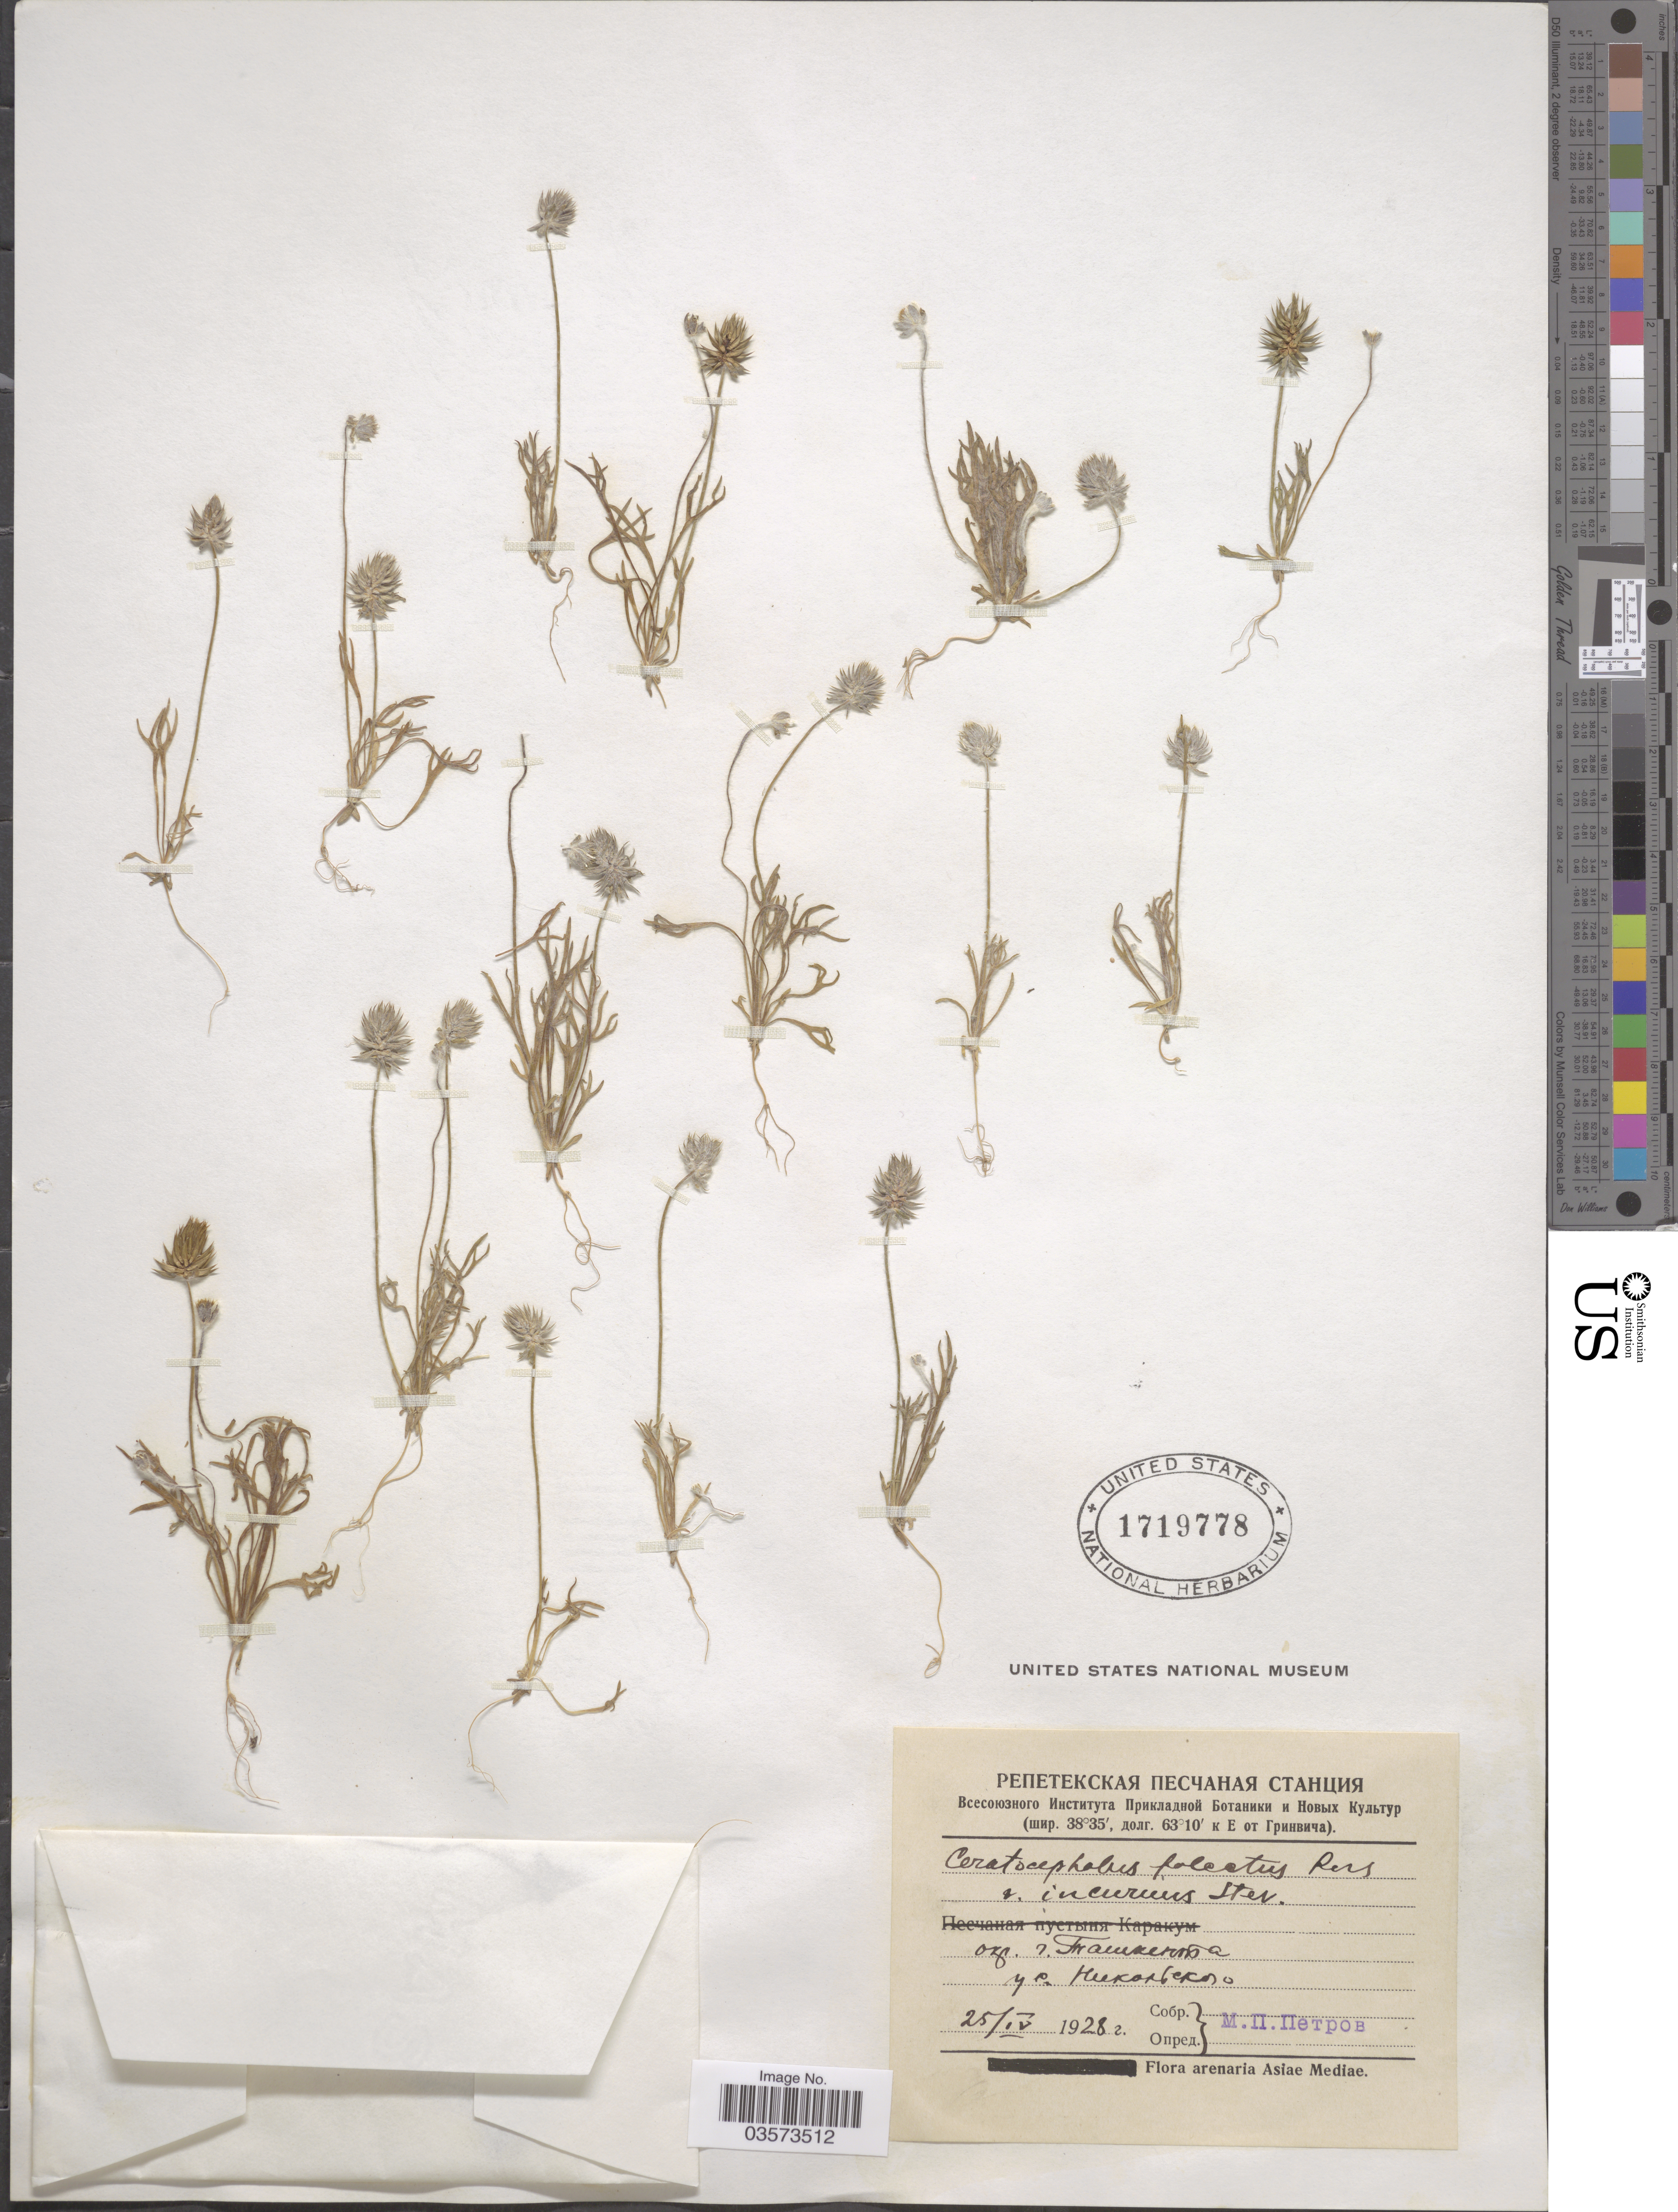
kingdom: Plantae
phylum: Tracheophyta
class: Magnoliopsida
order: Ranunculales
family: Ranunculaceae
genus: Ceratocephalus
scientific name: Ceratocephalus falcatus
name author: (L.) Pers.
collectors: M. Petrov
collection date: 1928-04-25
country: Uzbekistan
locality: Asiae Mediae. vicinity of Tashkent, near village Nikolskoe.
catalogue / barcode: US 1719778